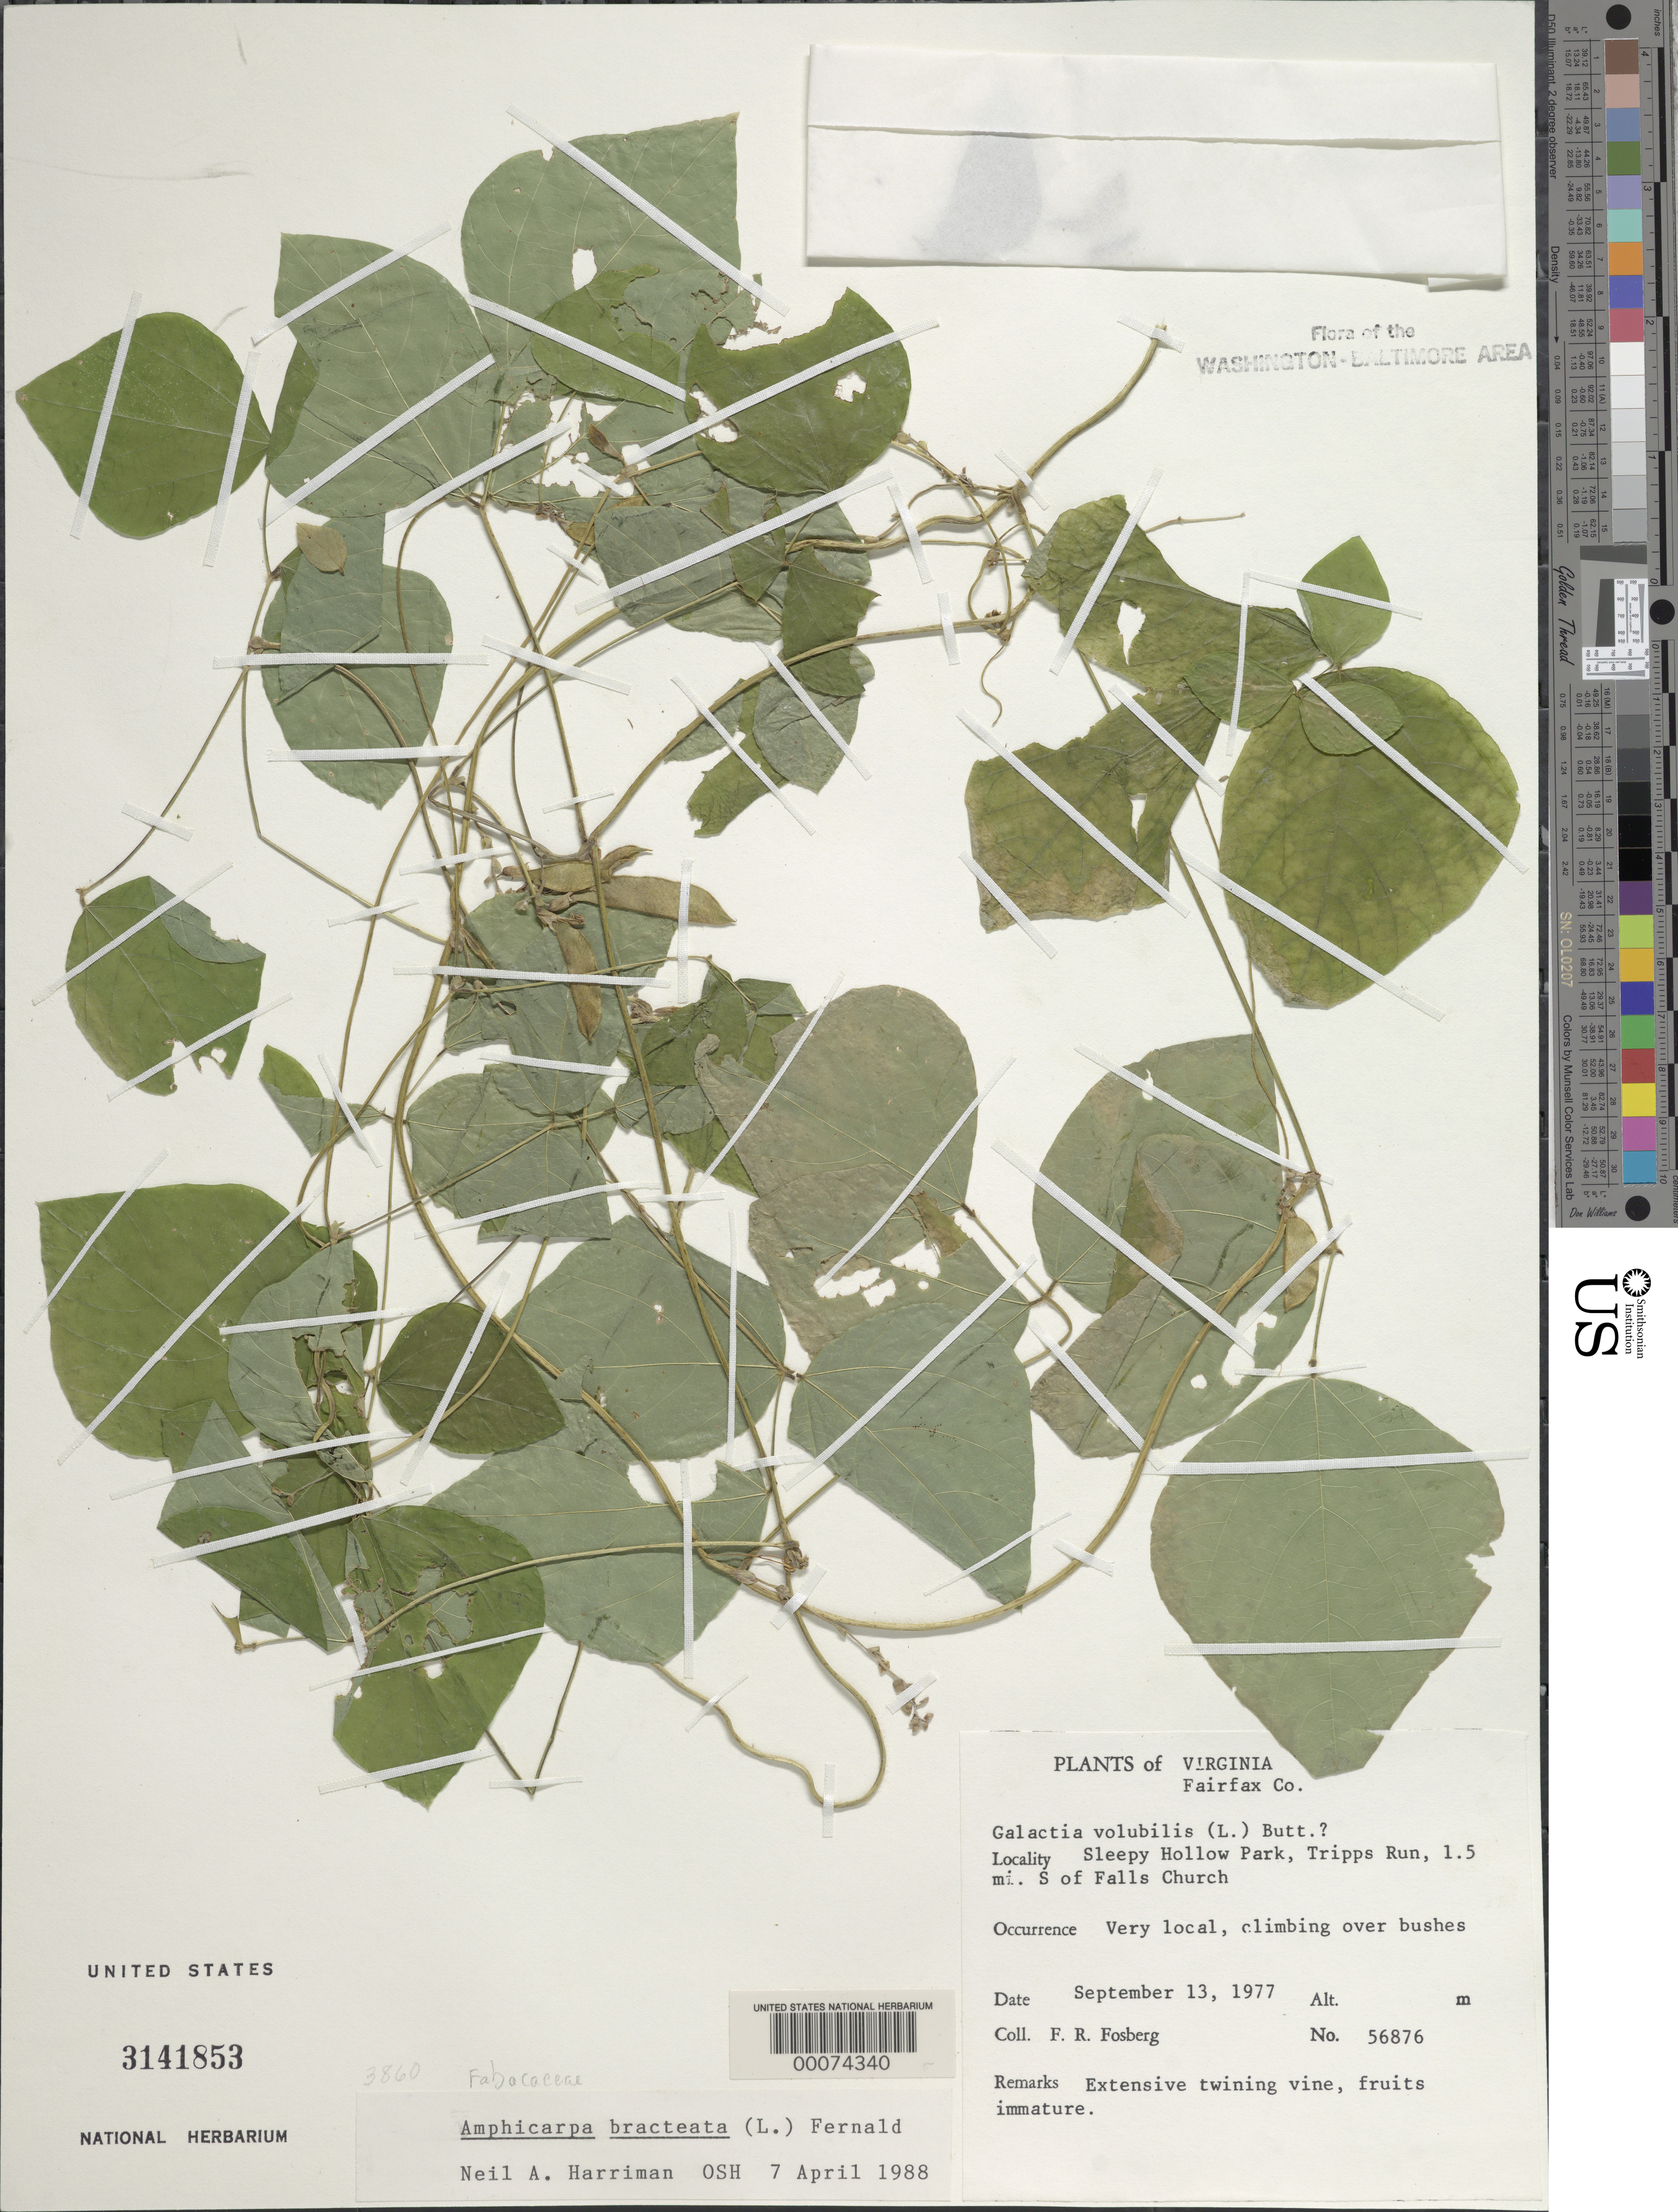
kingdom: Plantae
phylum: Tracheophyta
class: Magnoliopsida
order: Fabales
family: Fabaceae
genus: Amphicarpaea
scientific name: Amphicarpaea bracteata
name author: (L.) Fernald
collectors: F. R. Fosberg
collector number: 56876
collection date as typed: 13 Sep 1977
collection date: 1977-09-13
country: United States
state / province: Virginia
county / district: Fairfax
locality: Sleepy Hollow Park, Tripps Run, S of Falls Church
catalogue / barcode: US 3141853